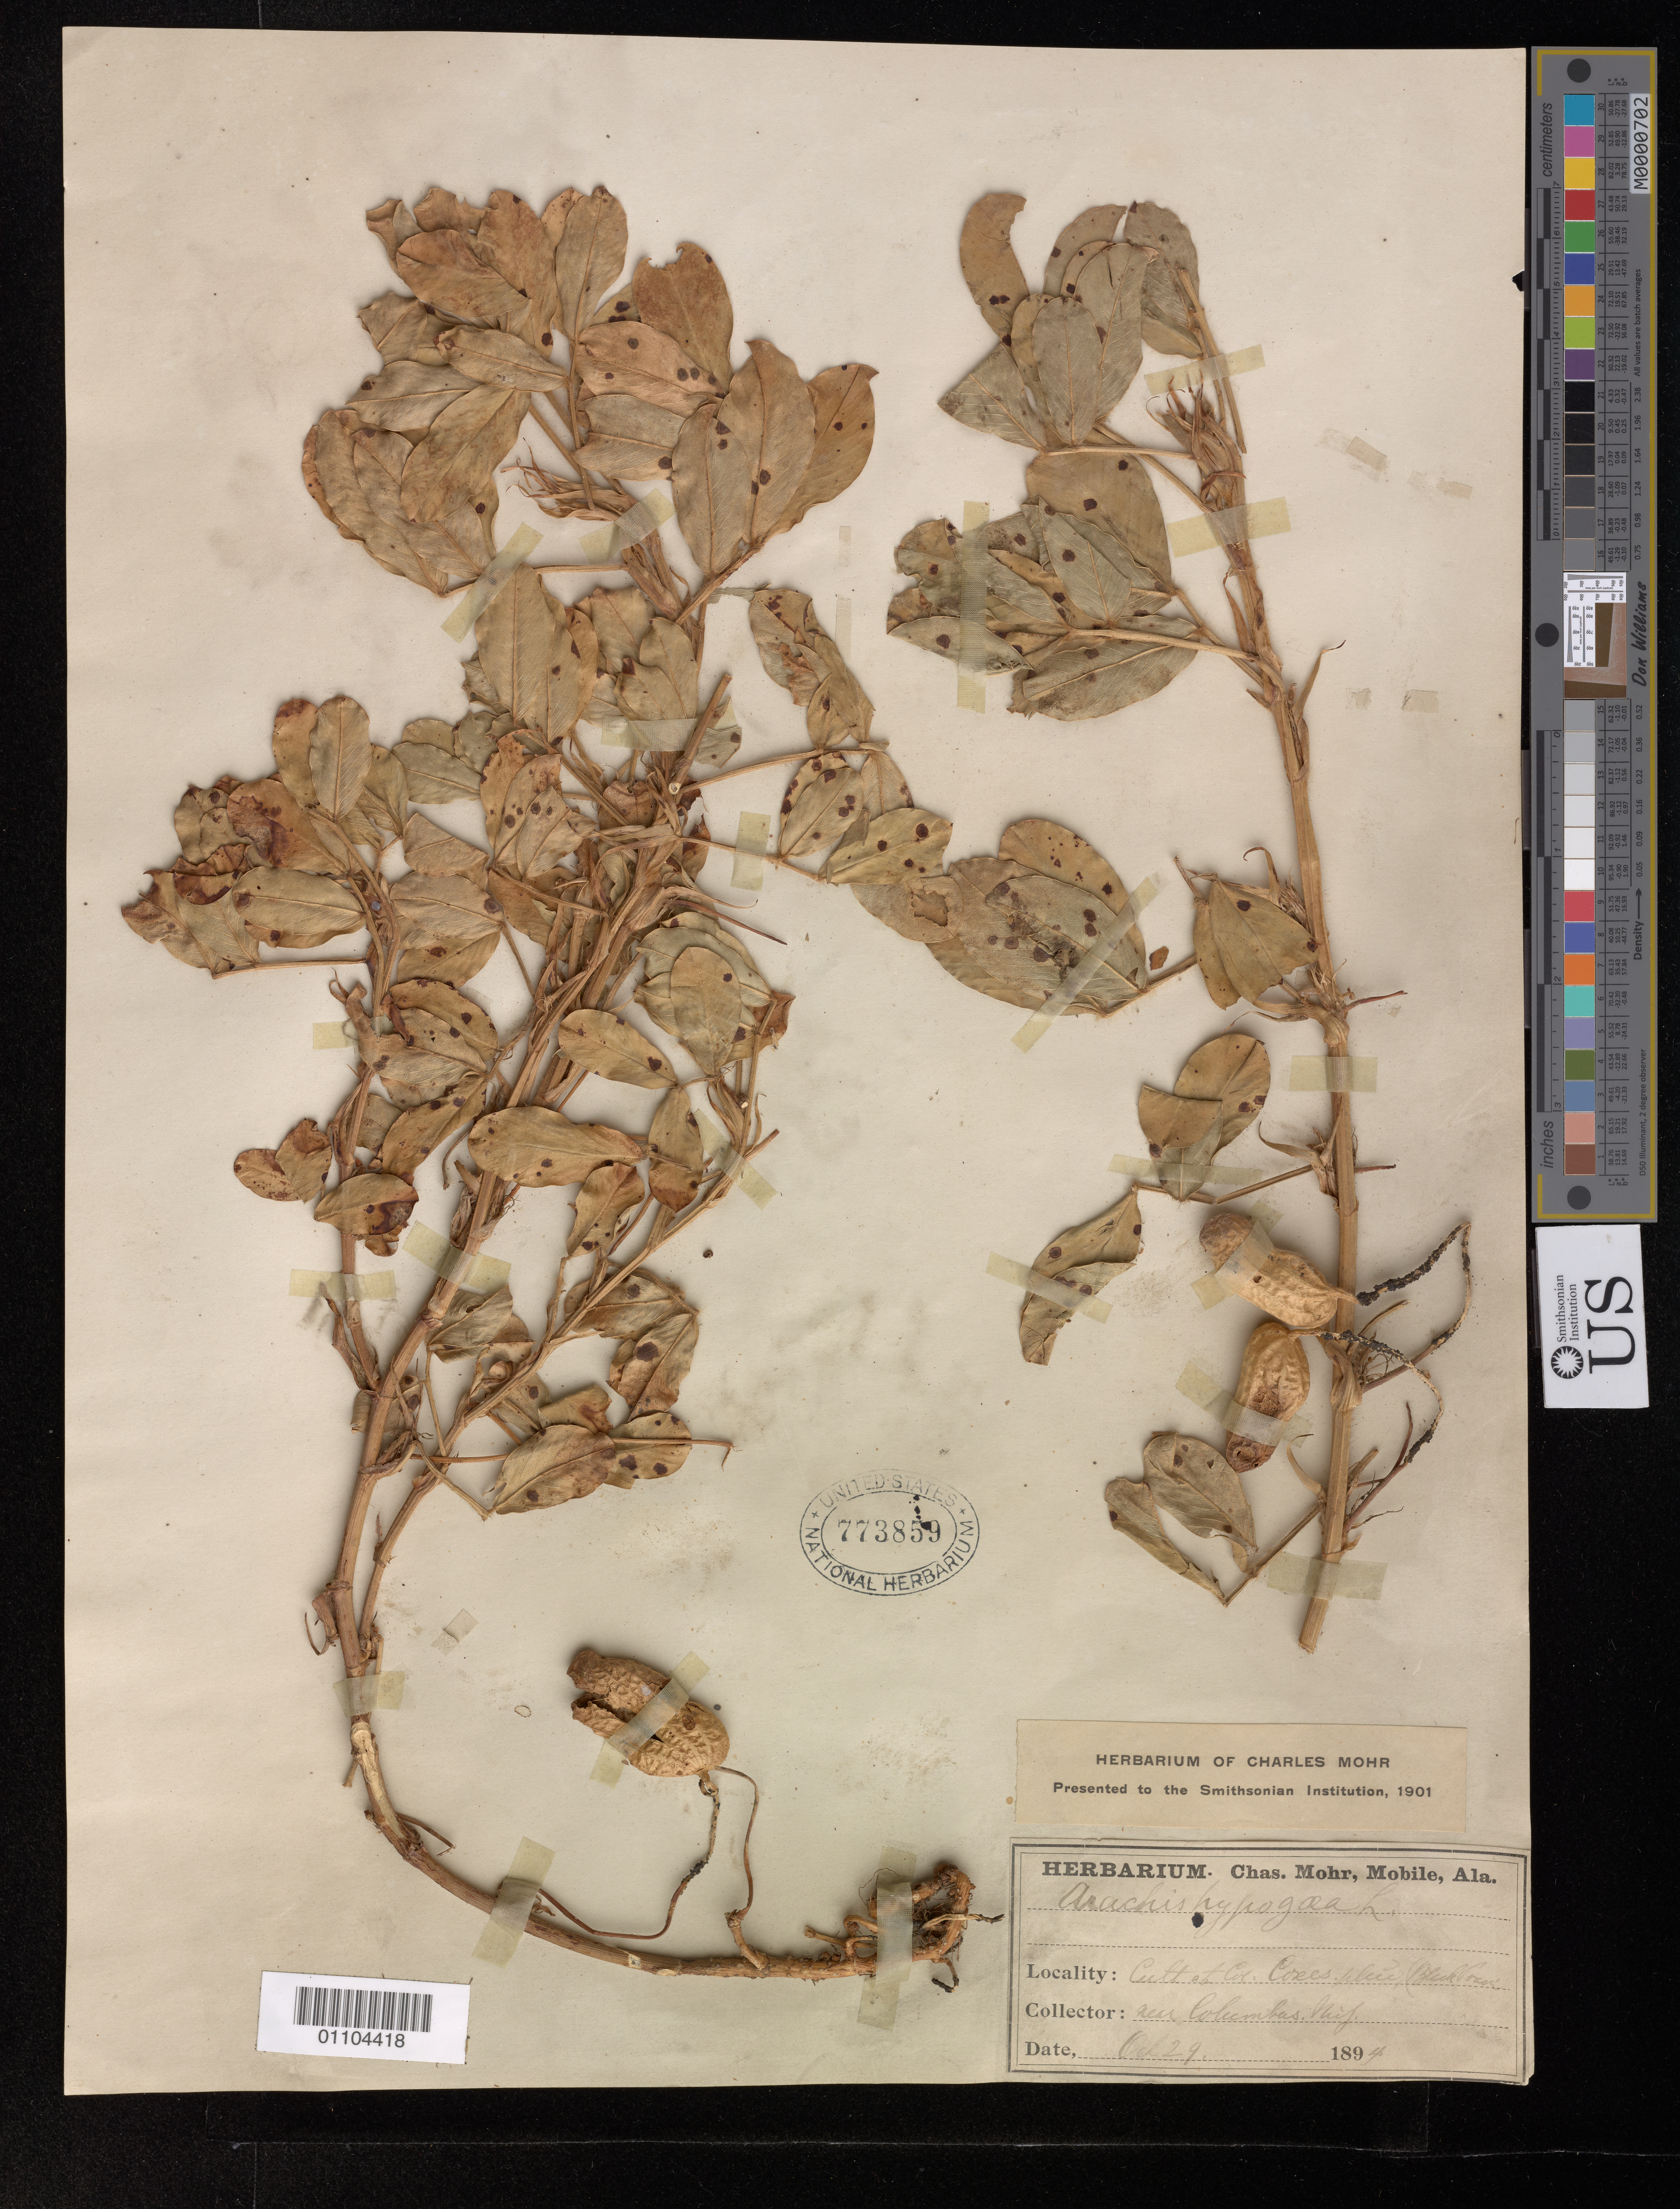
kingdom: Plantae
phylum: Tracheophyta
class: Magnoliopsida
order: Fabales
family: Fabaceae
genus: Arachis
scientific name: Arachis hypogaea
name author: L.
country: United States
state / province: Alabama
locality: At Col. Corees piece, Black Creek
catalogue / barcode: US 773859